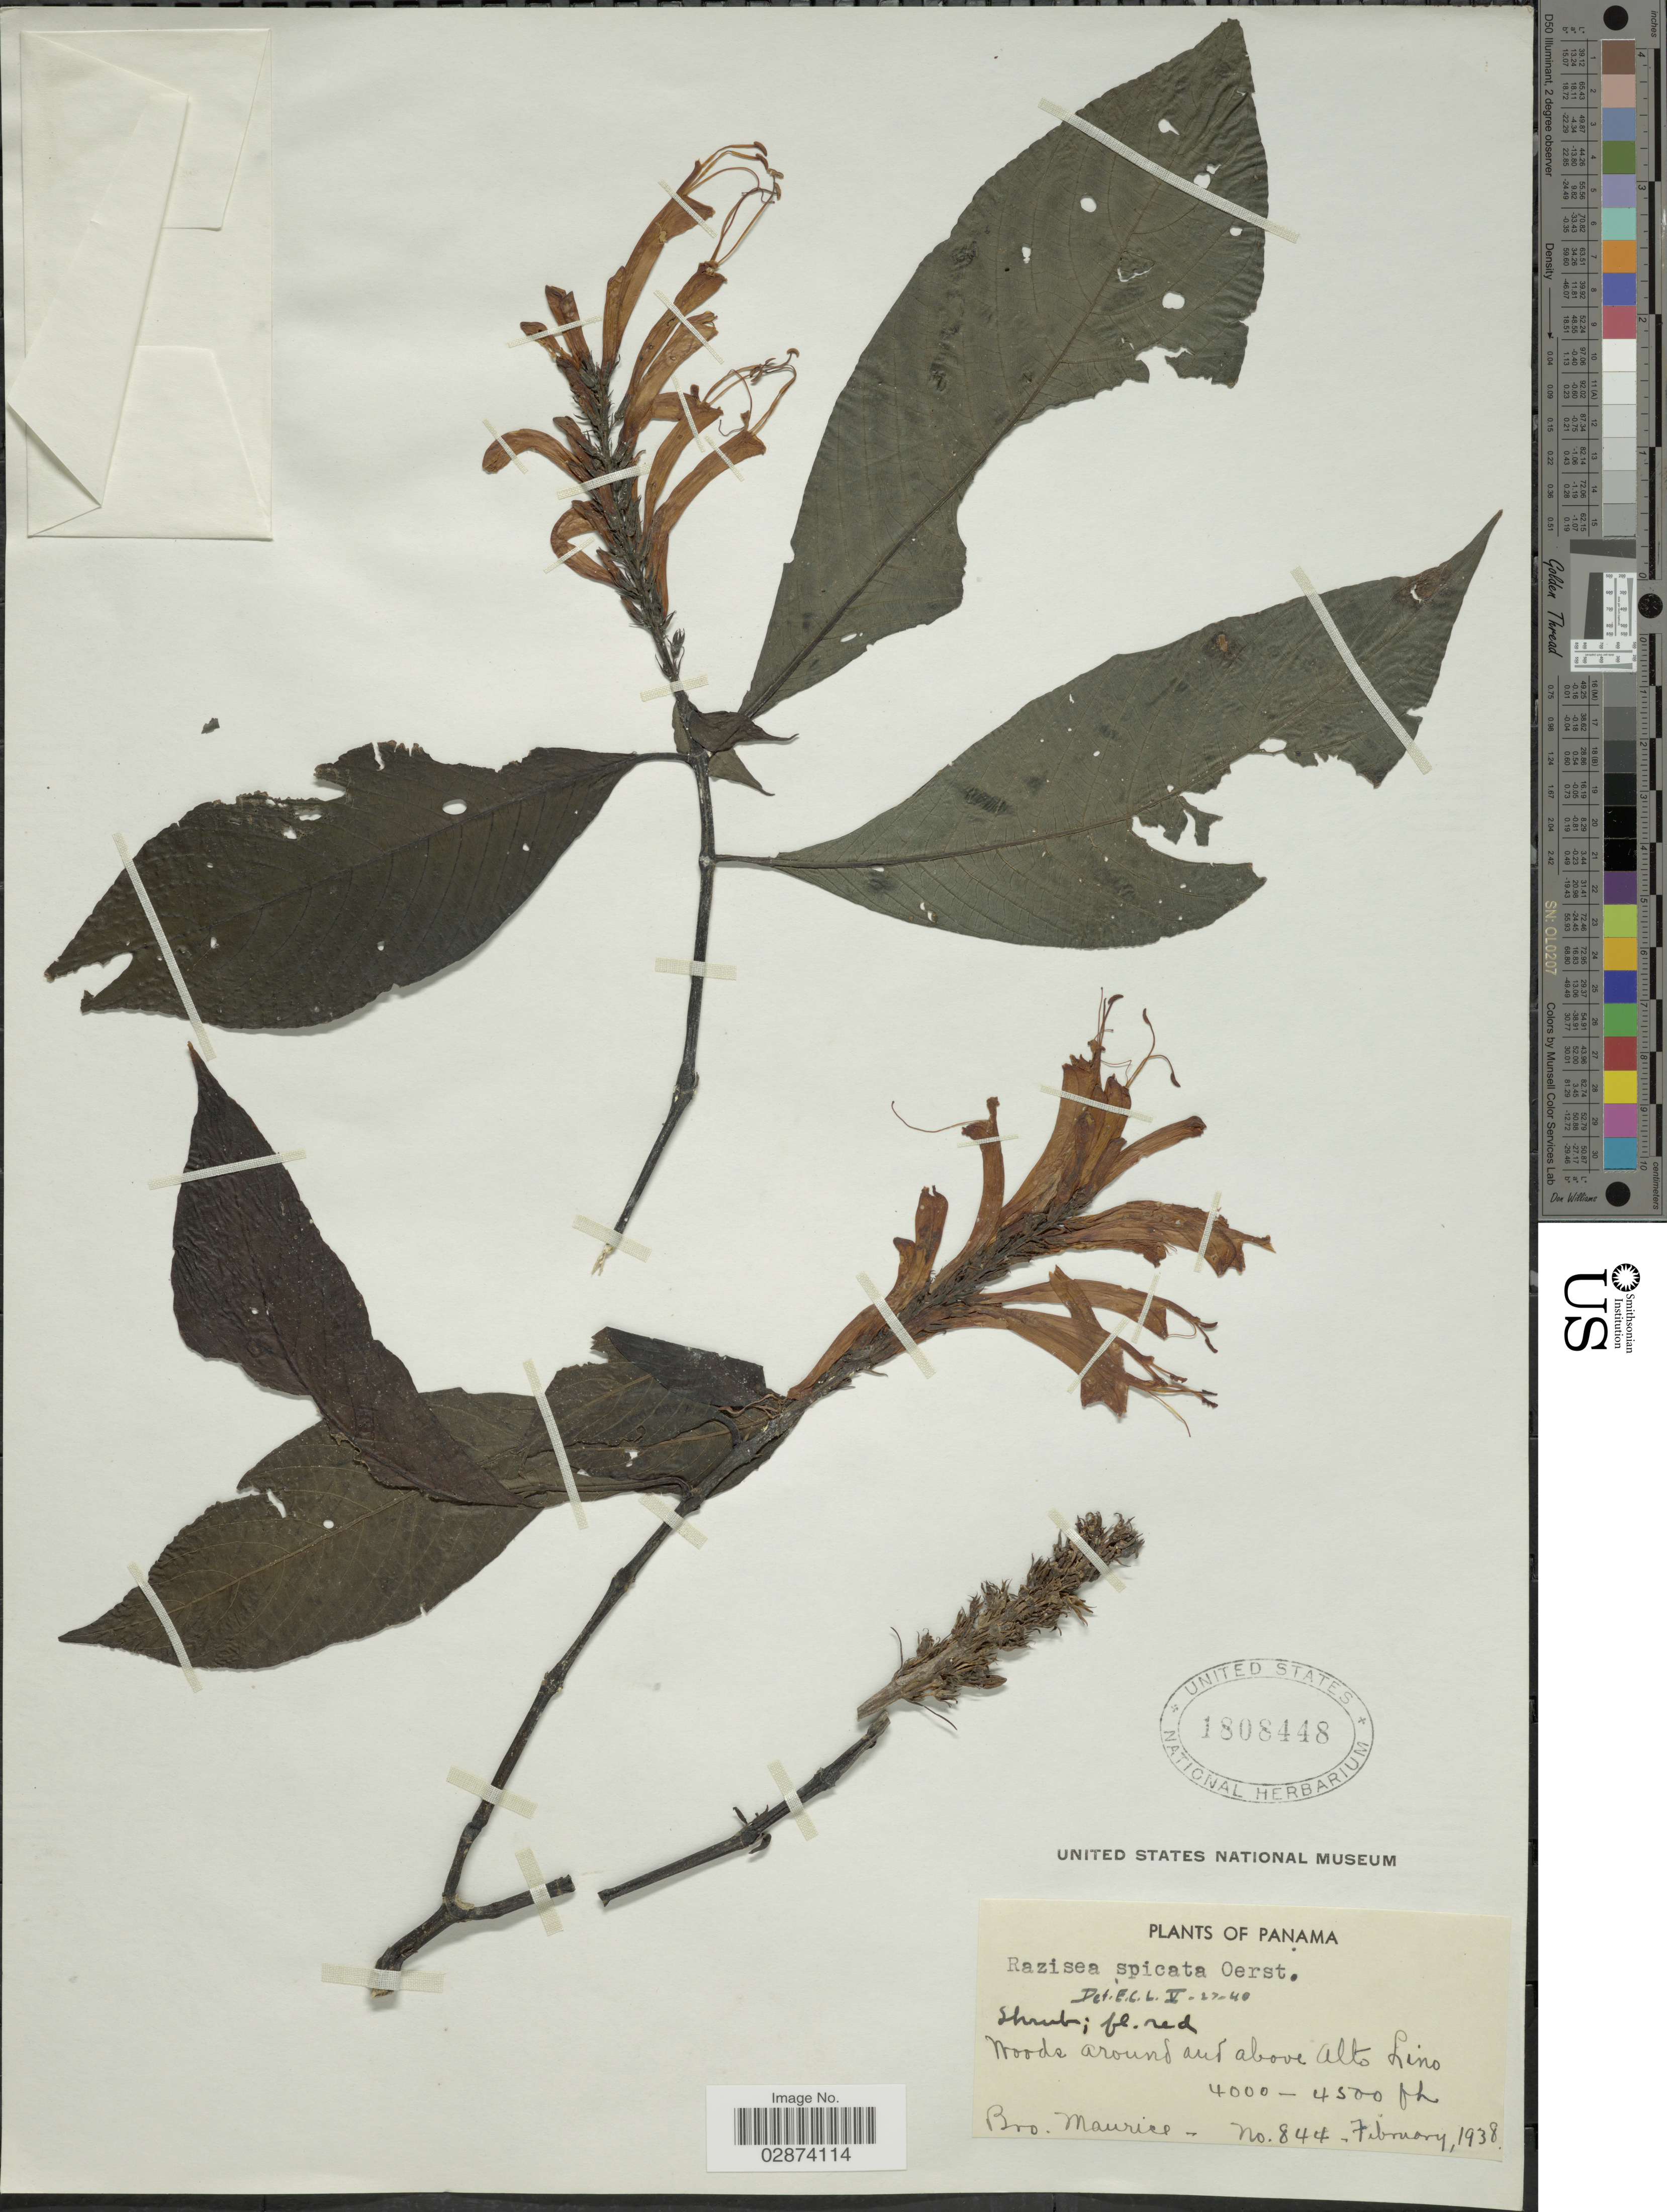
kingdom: Plantae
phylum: Tracheophyta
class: Magnoliopsida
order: Lamiales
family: Acanthaceae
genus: Razisea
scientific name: Razisea spicata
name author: Oerst.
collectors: B. Maurice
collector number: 844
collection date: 1938-02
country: Panama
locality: Woods around and above Alto Lino.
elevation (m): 1219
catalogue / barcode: US 1808448